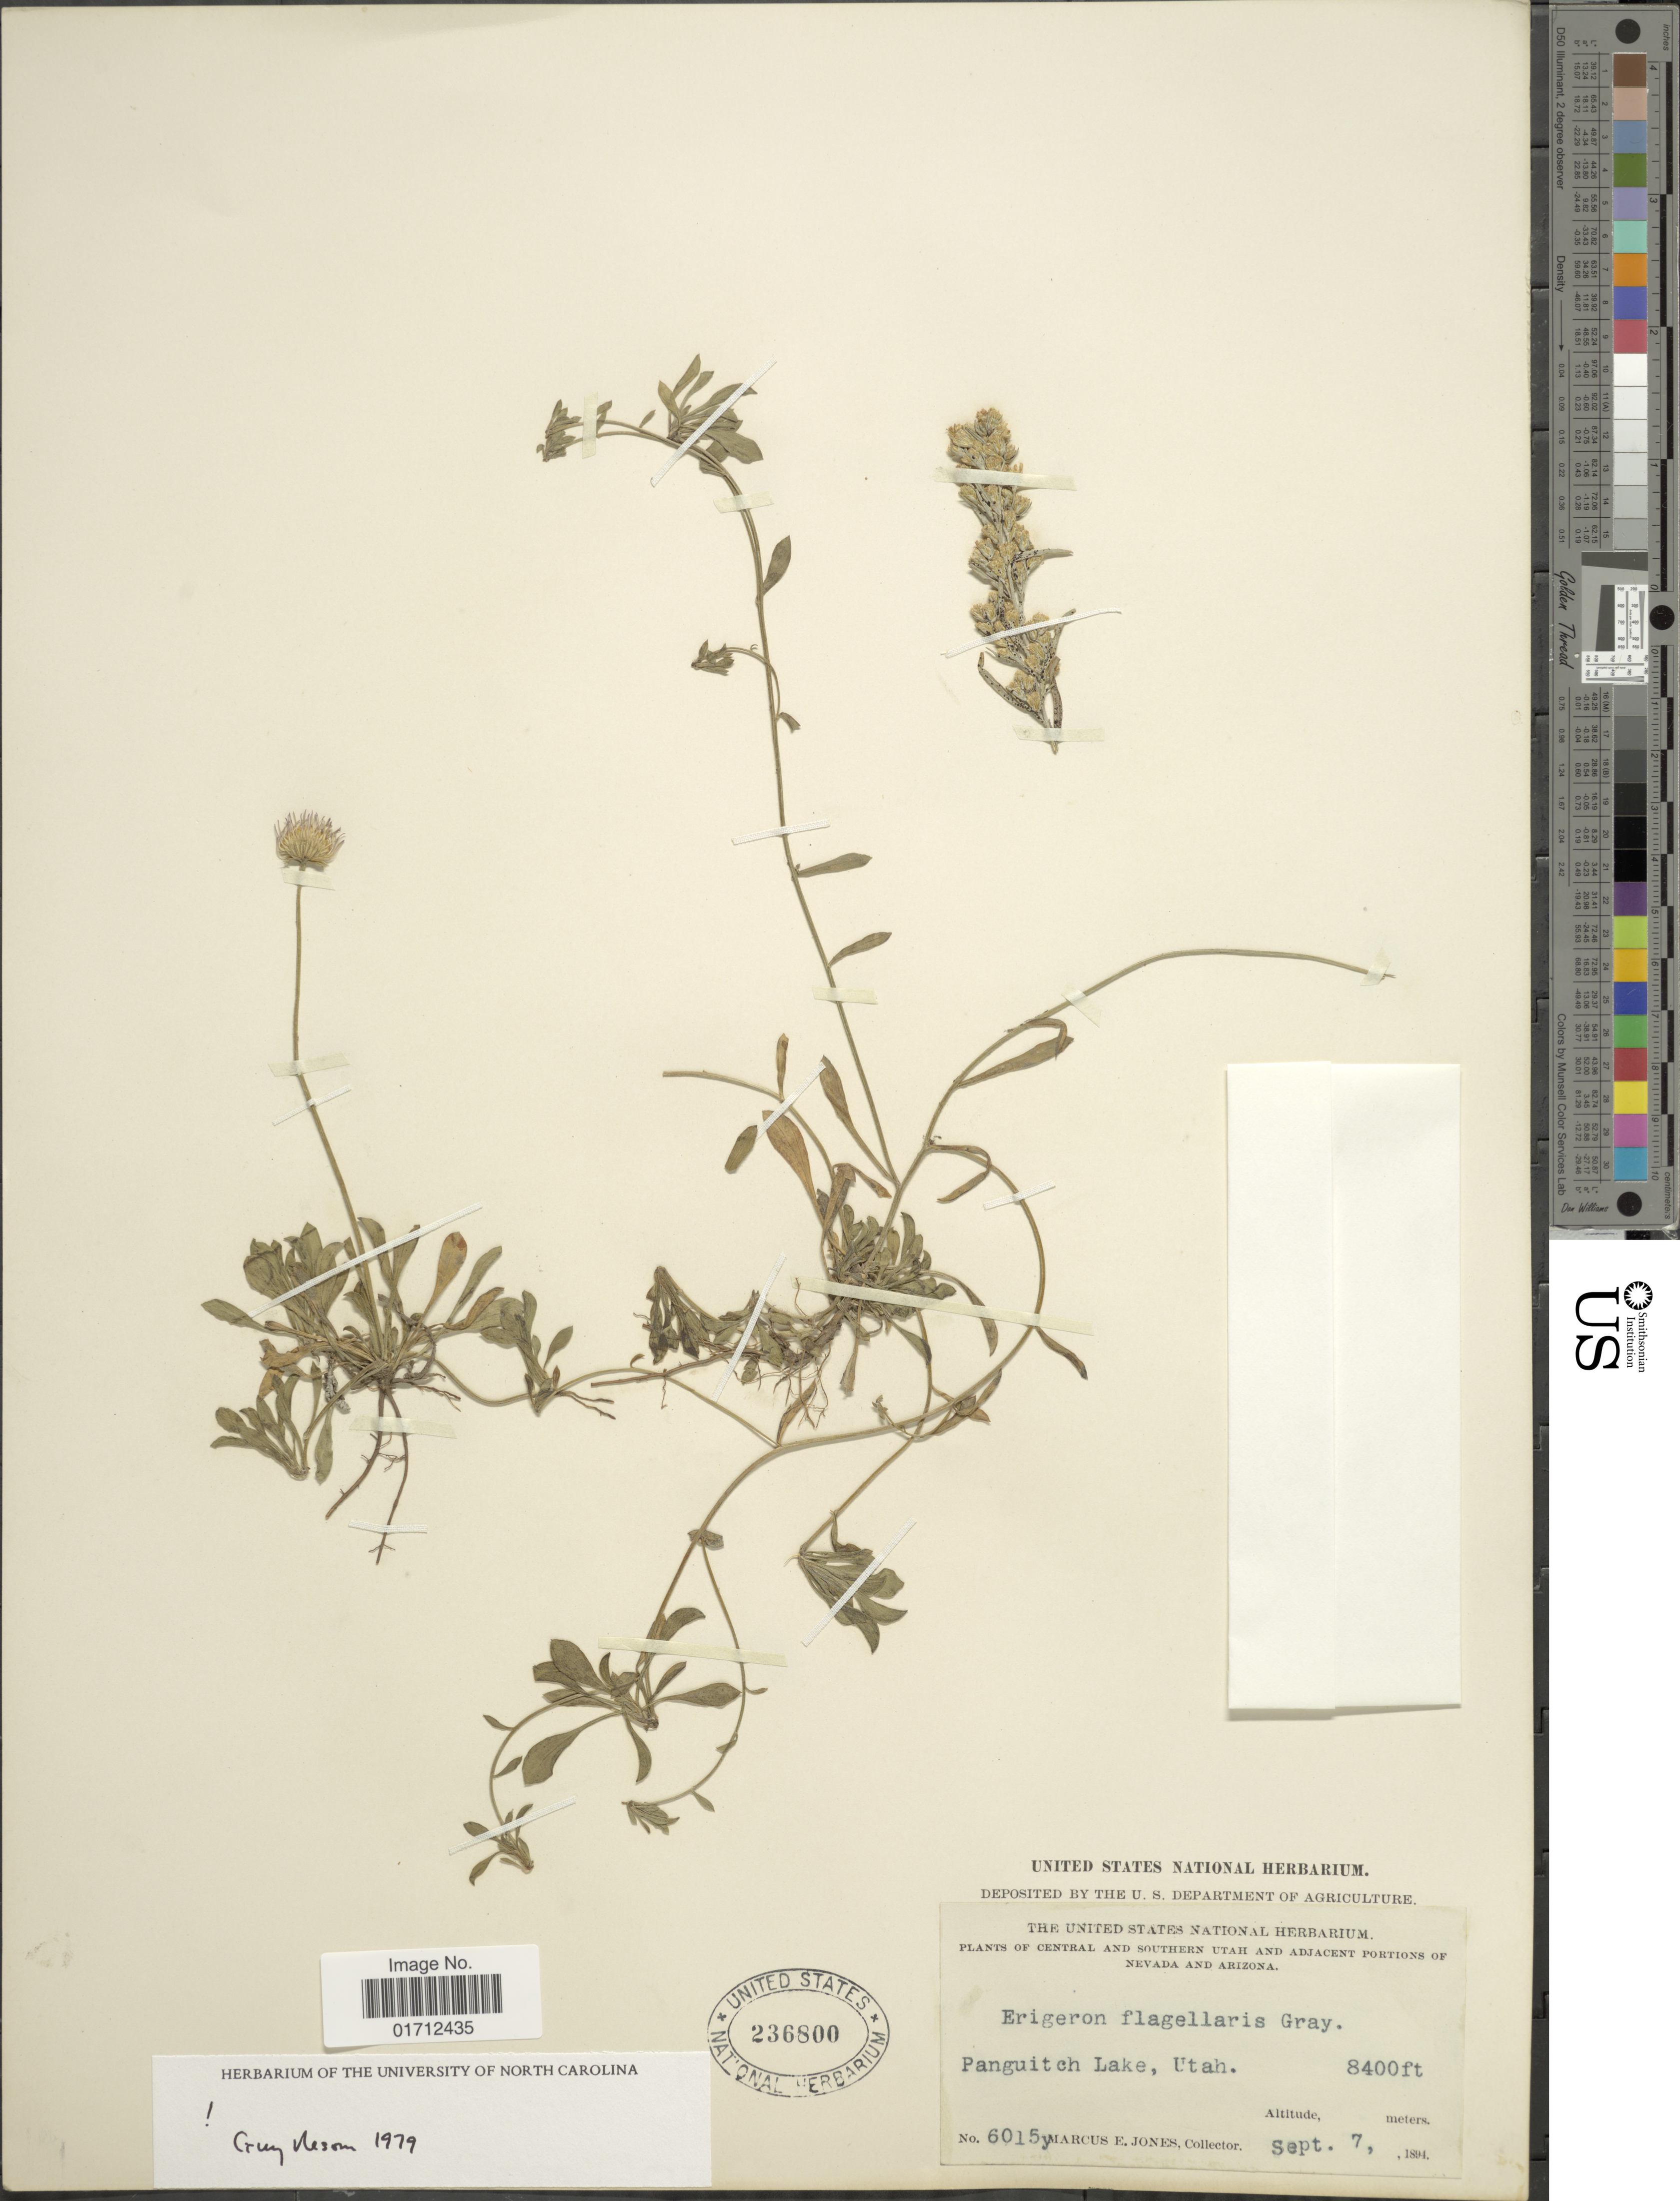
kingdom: Plantae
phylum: Tracheophyta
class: Magnoliopsida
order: Asterales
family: Asteraceae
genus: Erigeron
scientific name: Erigeron flagellaris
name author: A. Gray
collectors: M. E. Jones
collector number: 6015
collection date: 1894-09-07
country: United States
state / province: Utah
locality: Central and Southern Utah, Panguitch Lake, Utah.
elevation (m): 2560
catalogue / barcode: US 236800